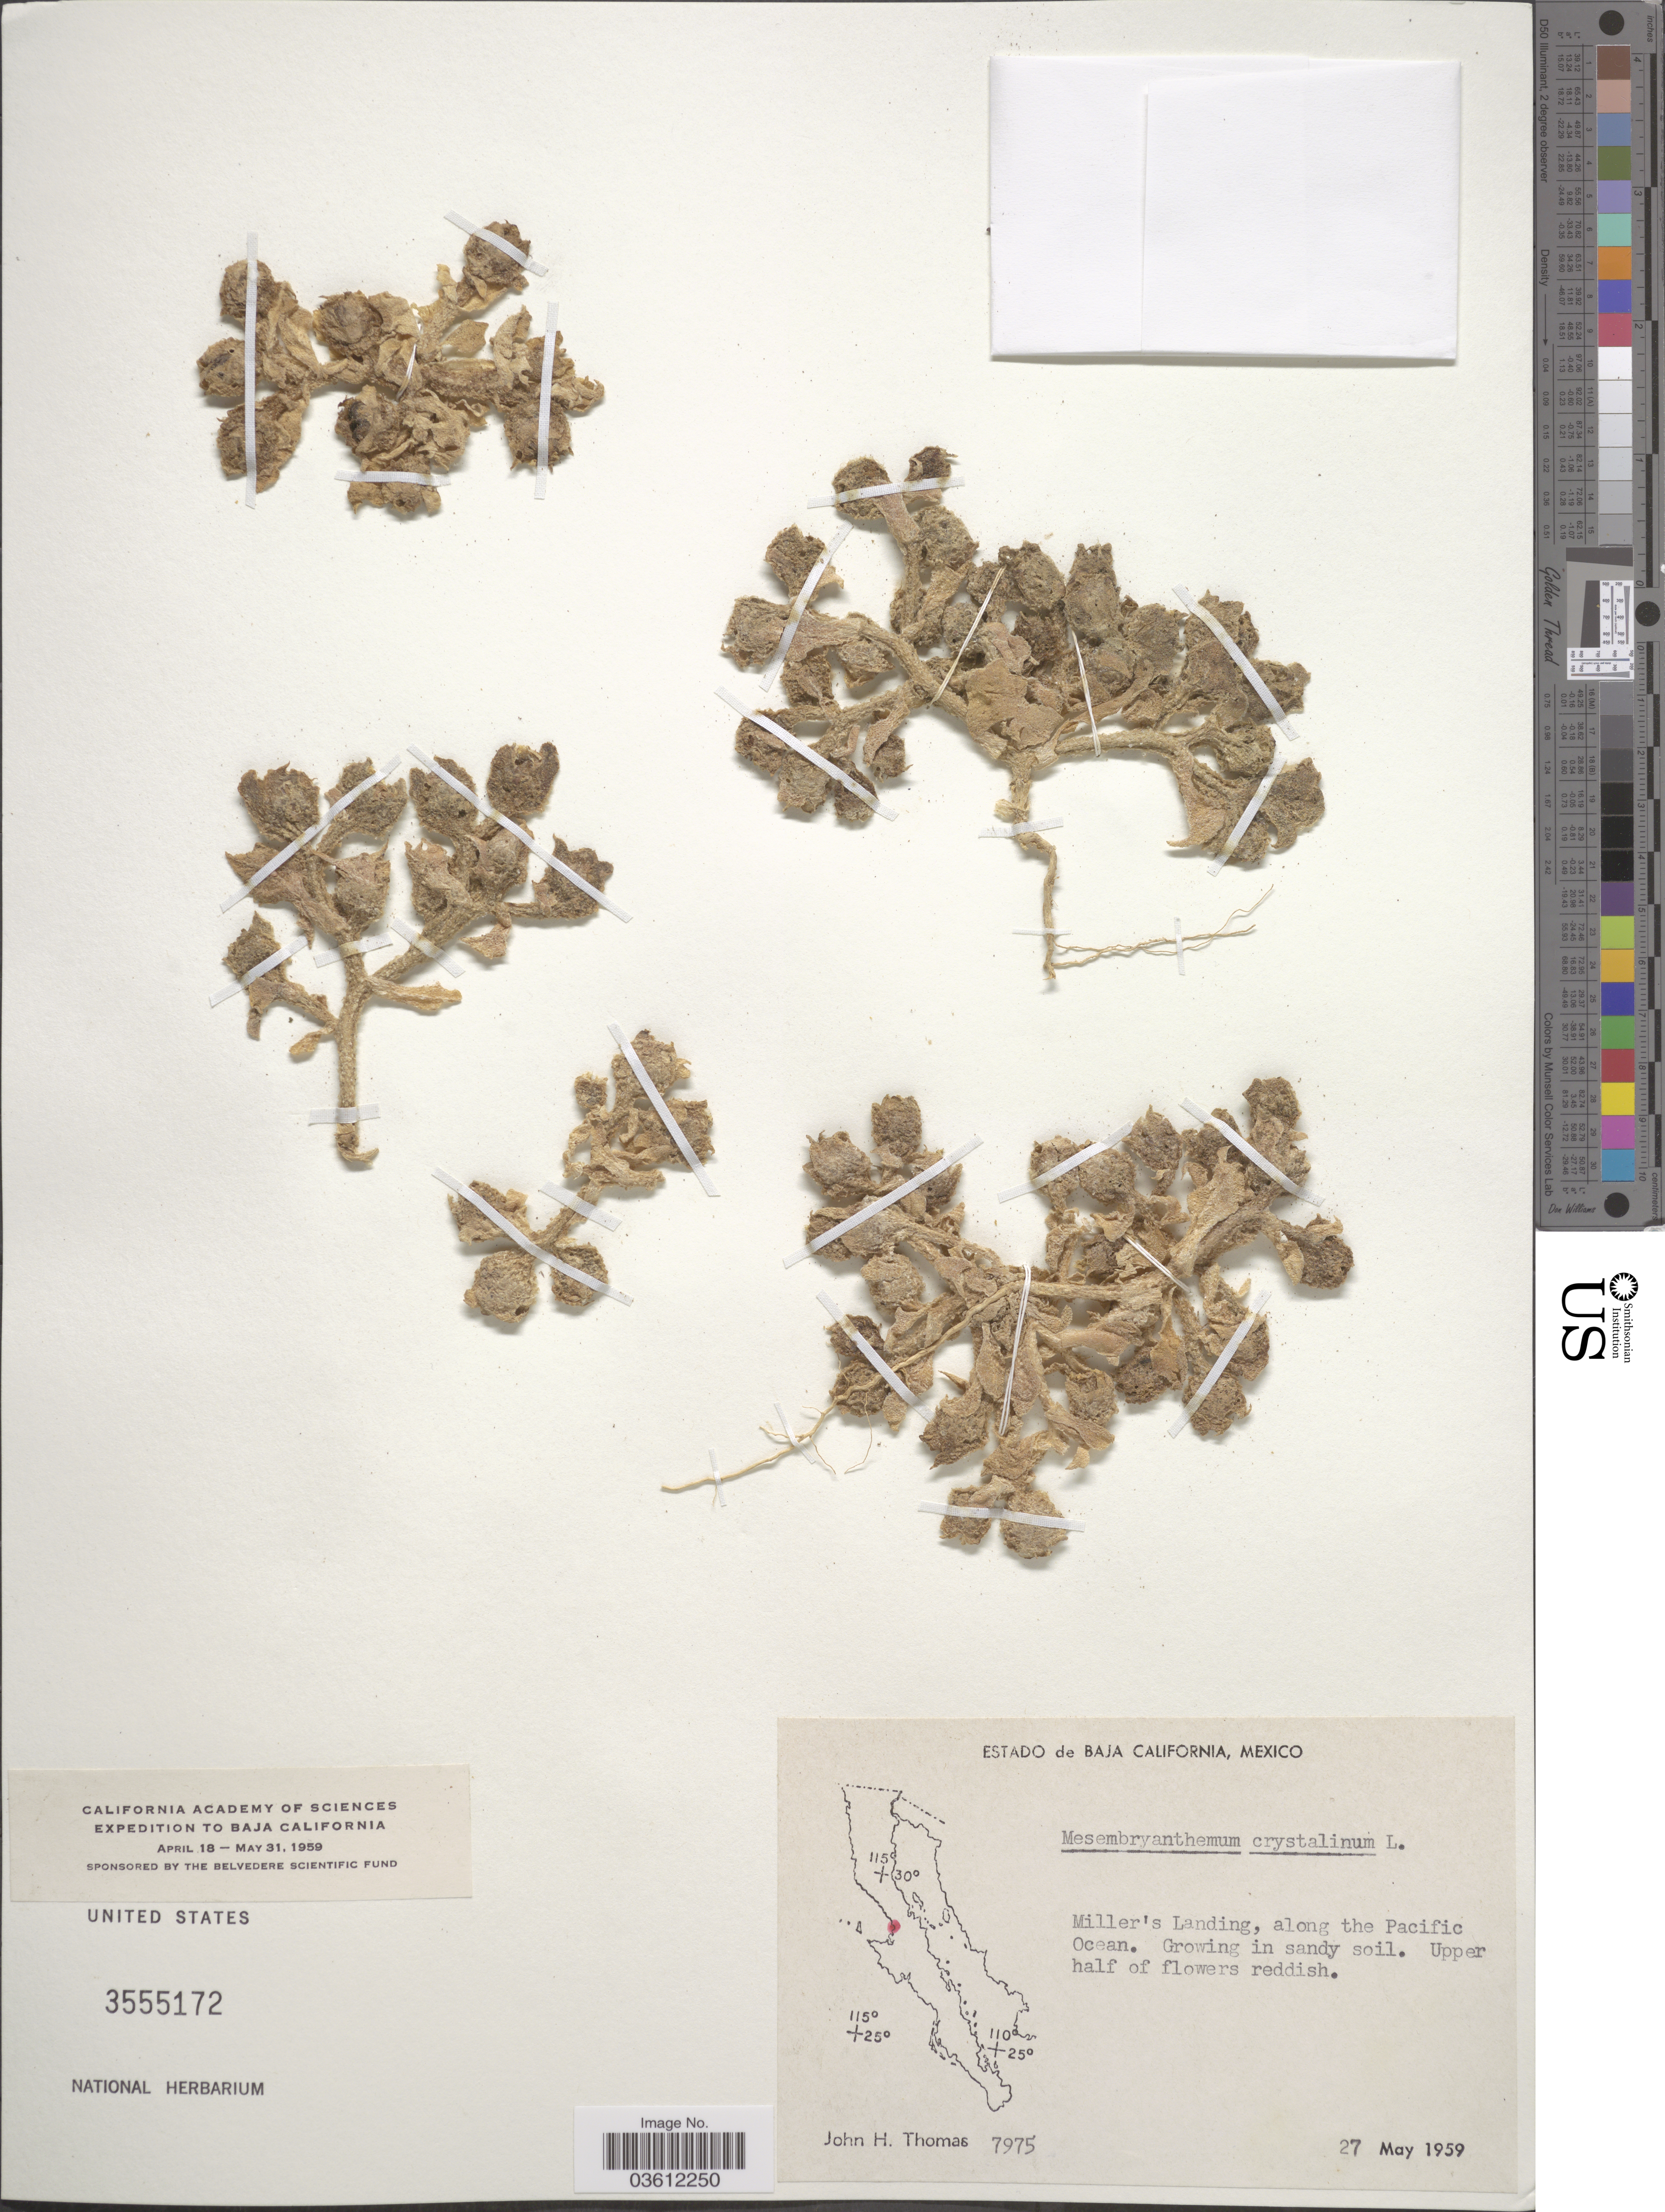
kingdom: Plantae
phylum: Tracheophyta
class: Magnoliopsida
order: Caryophyllales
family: Aizoaceae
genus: Mesembryanthemum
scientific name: Mesembryanthemum crystallinum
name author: L.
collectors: J. H. Thomas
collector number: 7975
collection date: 1959-05-27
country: Mexico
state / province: Baja California Norte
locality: Miller's Landing, along the Pacific Ocean.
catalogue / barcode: US 3555172